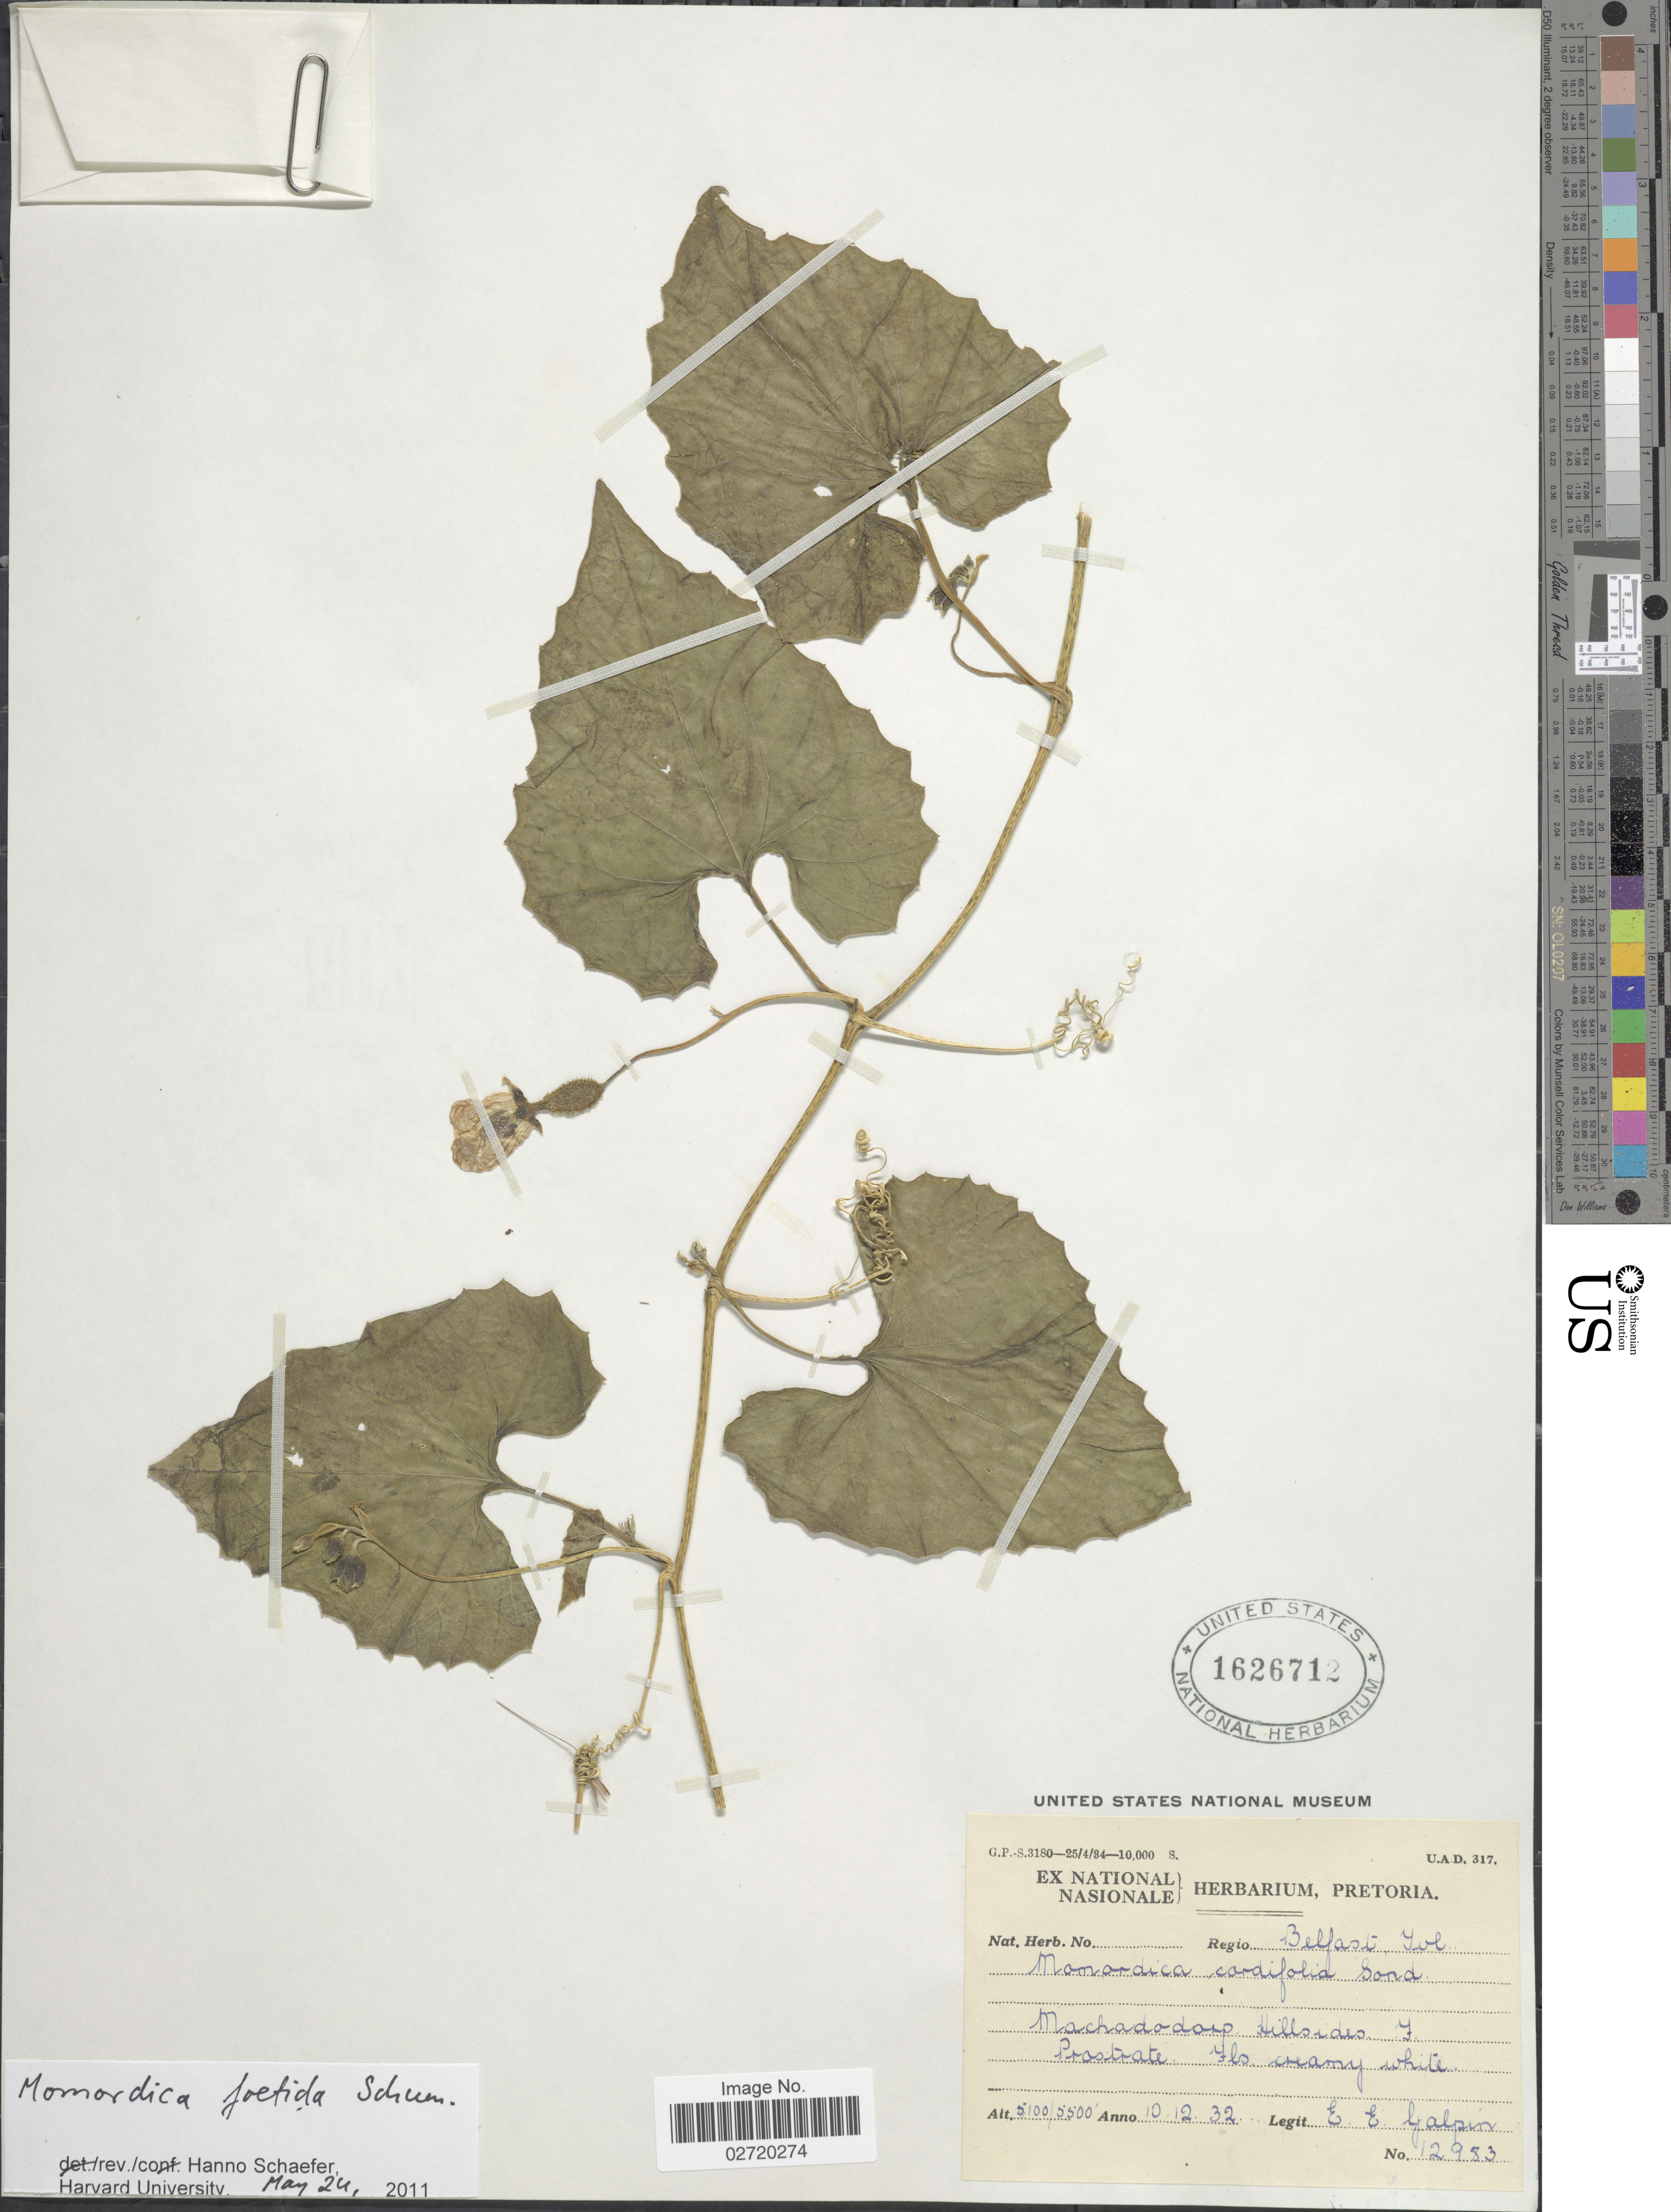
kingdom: Plantae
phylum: Tracheophyta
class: Magnoliopsida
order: Cucurbitales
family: Cucurbitaceae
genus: Momordica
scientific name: Momordica foetida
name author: Schumach.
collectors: E. Galpin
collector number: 12953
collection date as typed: Transcribed d/m/y: 10/12/32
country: South Africa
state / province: Mpumalanga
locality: Machadodorp Hillsides, Belfast Tvl.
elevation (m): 1554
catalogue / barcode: US 1626712